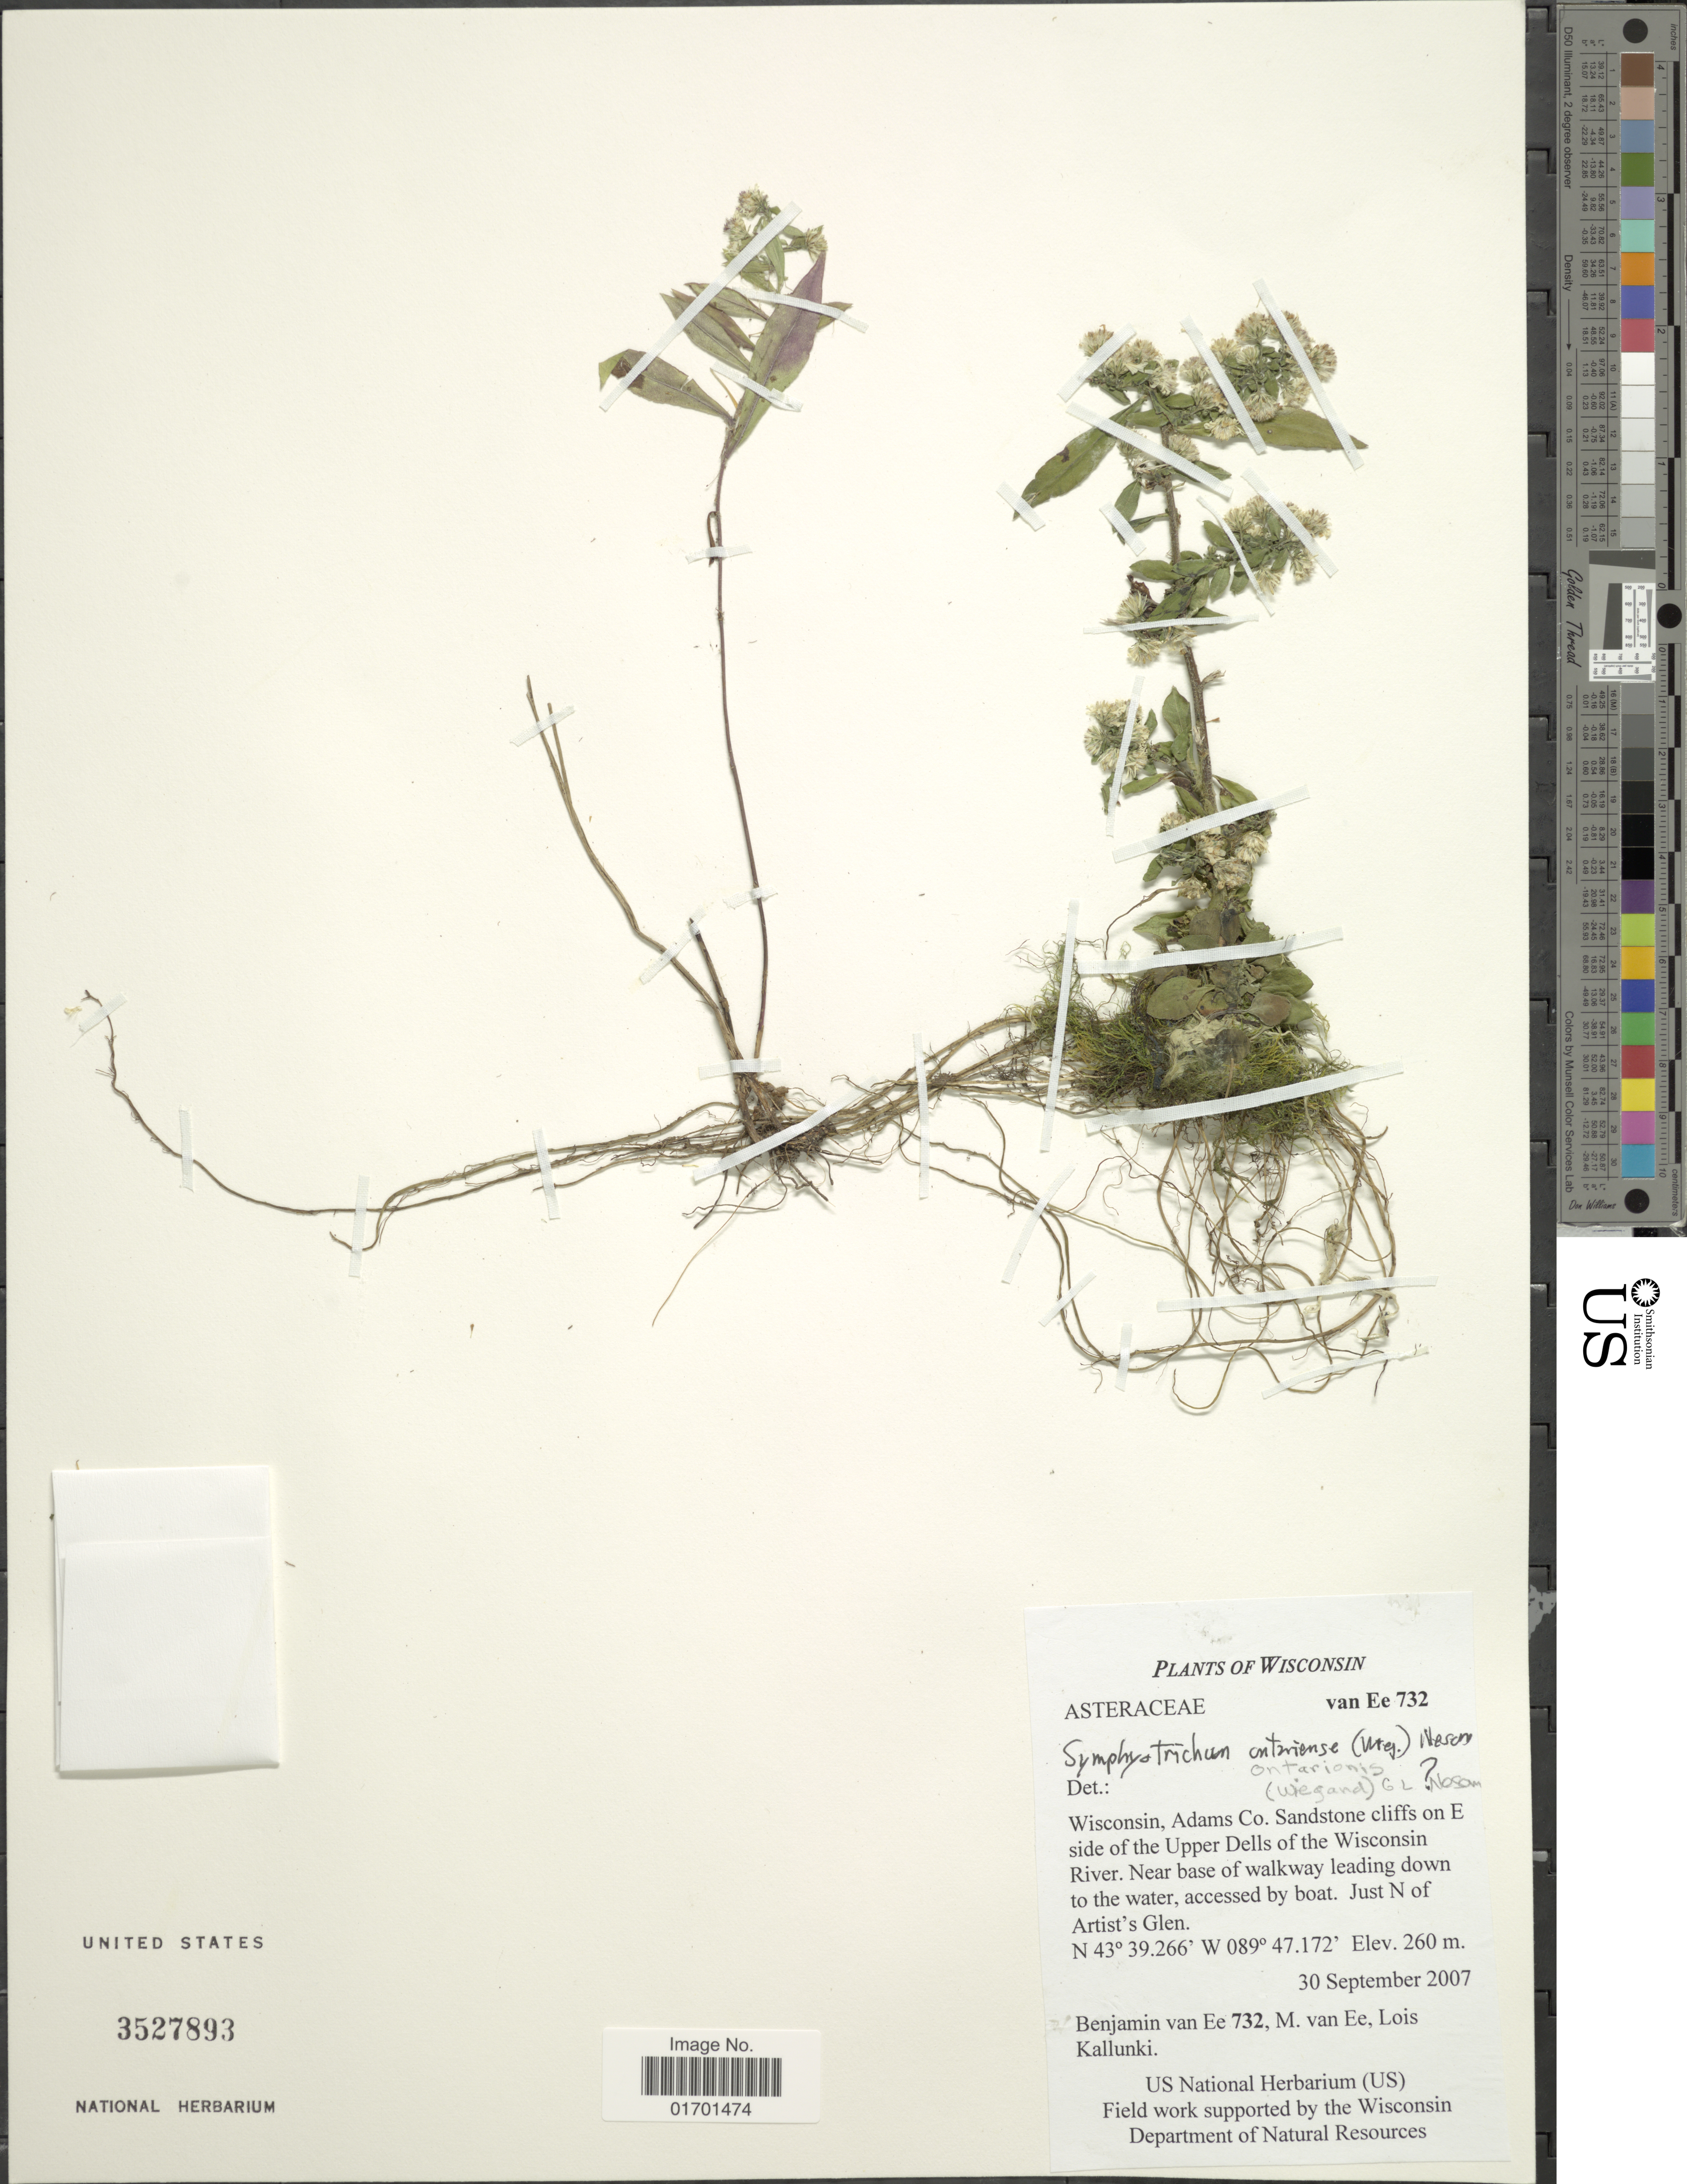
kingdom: Plantae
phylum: Tracheophyta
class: Magnoliopsida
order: Asterales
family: Asteraceae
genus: Symphyotrichum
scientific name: Symphyotrichum ontarionis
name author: (Wiegand) G.L. Nesom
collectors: B. van Ee, M. Van Ee & L. Kallunki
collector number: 732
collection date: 2007-09-30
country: United States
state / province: Wisconsin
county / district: Adams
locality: Sandstone cliffs on E side of the Upper Dells of the Wisconsin River. Near base of walkway leading down to the water, accessed by boat, Just N of Artist's Glen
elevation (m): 260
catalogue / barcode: US 3527893